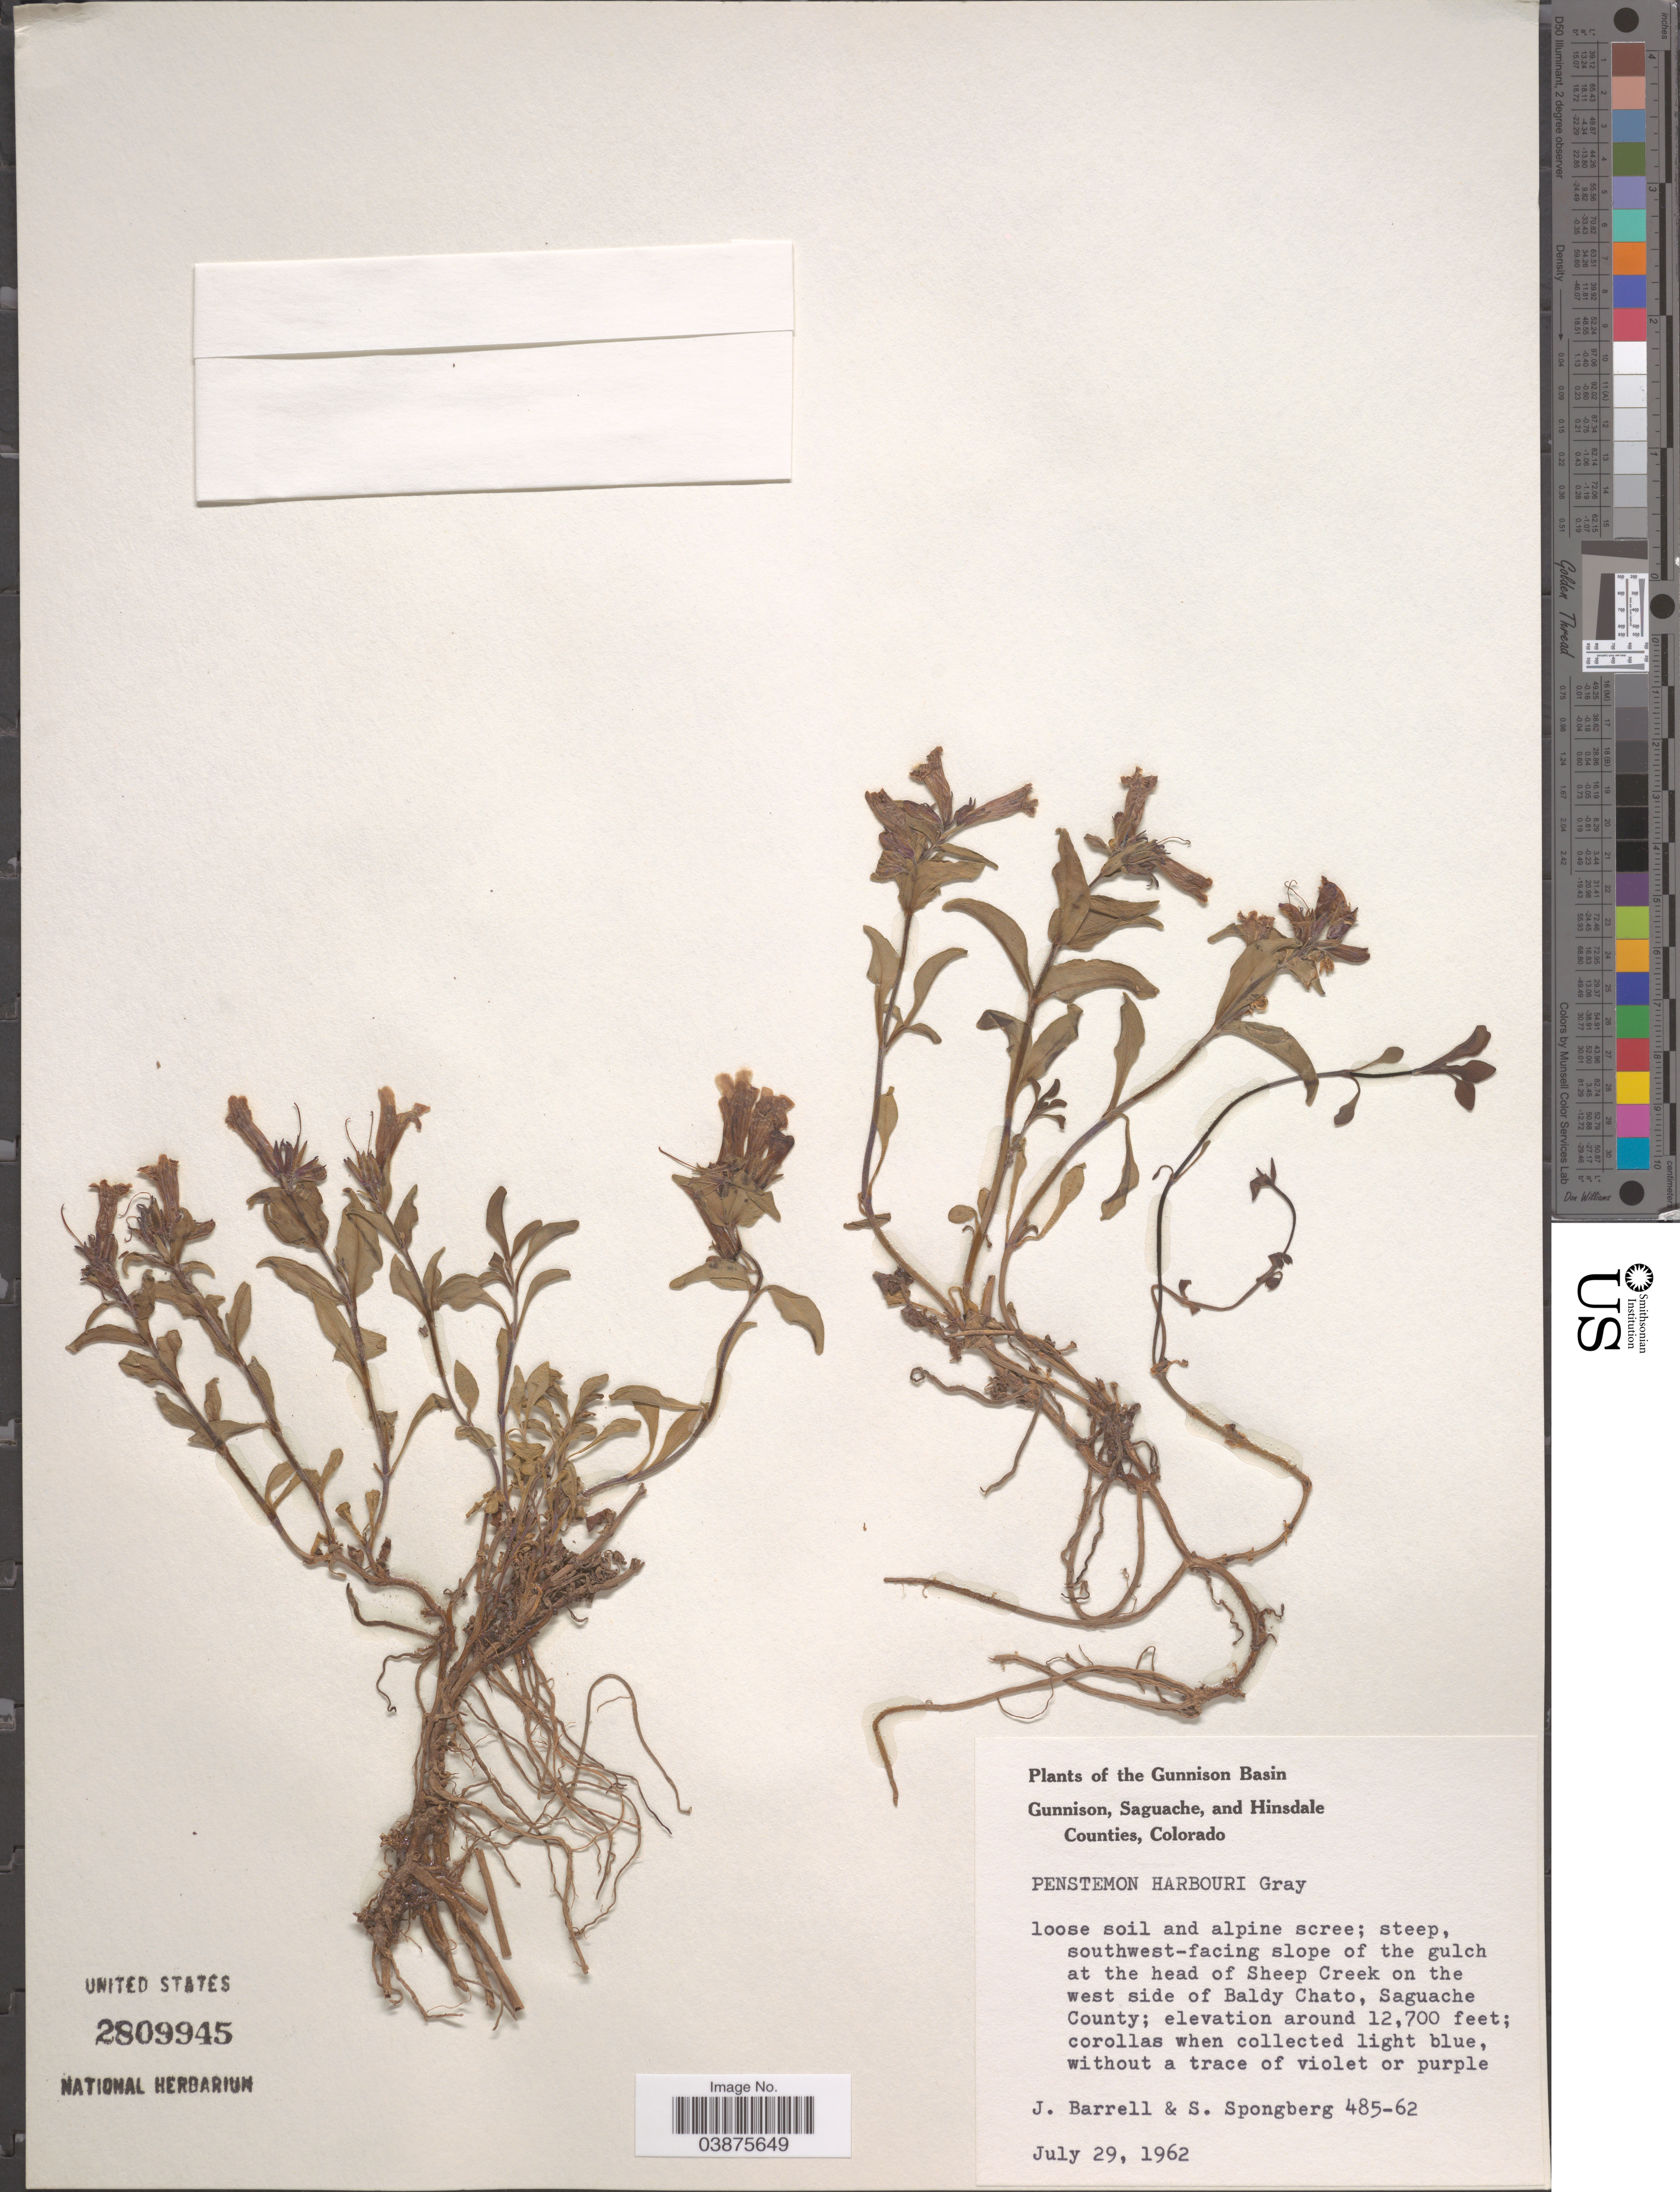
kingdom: Plantae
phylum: Tracheophyta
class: Magnoliopsida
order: Lamiales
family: Plantaginaceae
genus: Penstemon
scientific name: Penstemon harbourii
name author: A. Gray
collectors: J. Barrell & S. A.Spongberg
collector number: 485-62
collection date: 1962-07-29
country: United States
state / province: Colorado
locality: Gunnison Basin. At the head of Sheep Creek on the west side of Baldy Chato, Saguache County.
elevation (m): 3871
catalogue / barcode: US 2809945